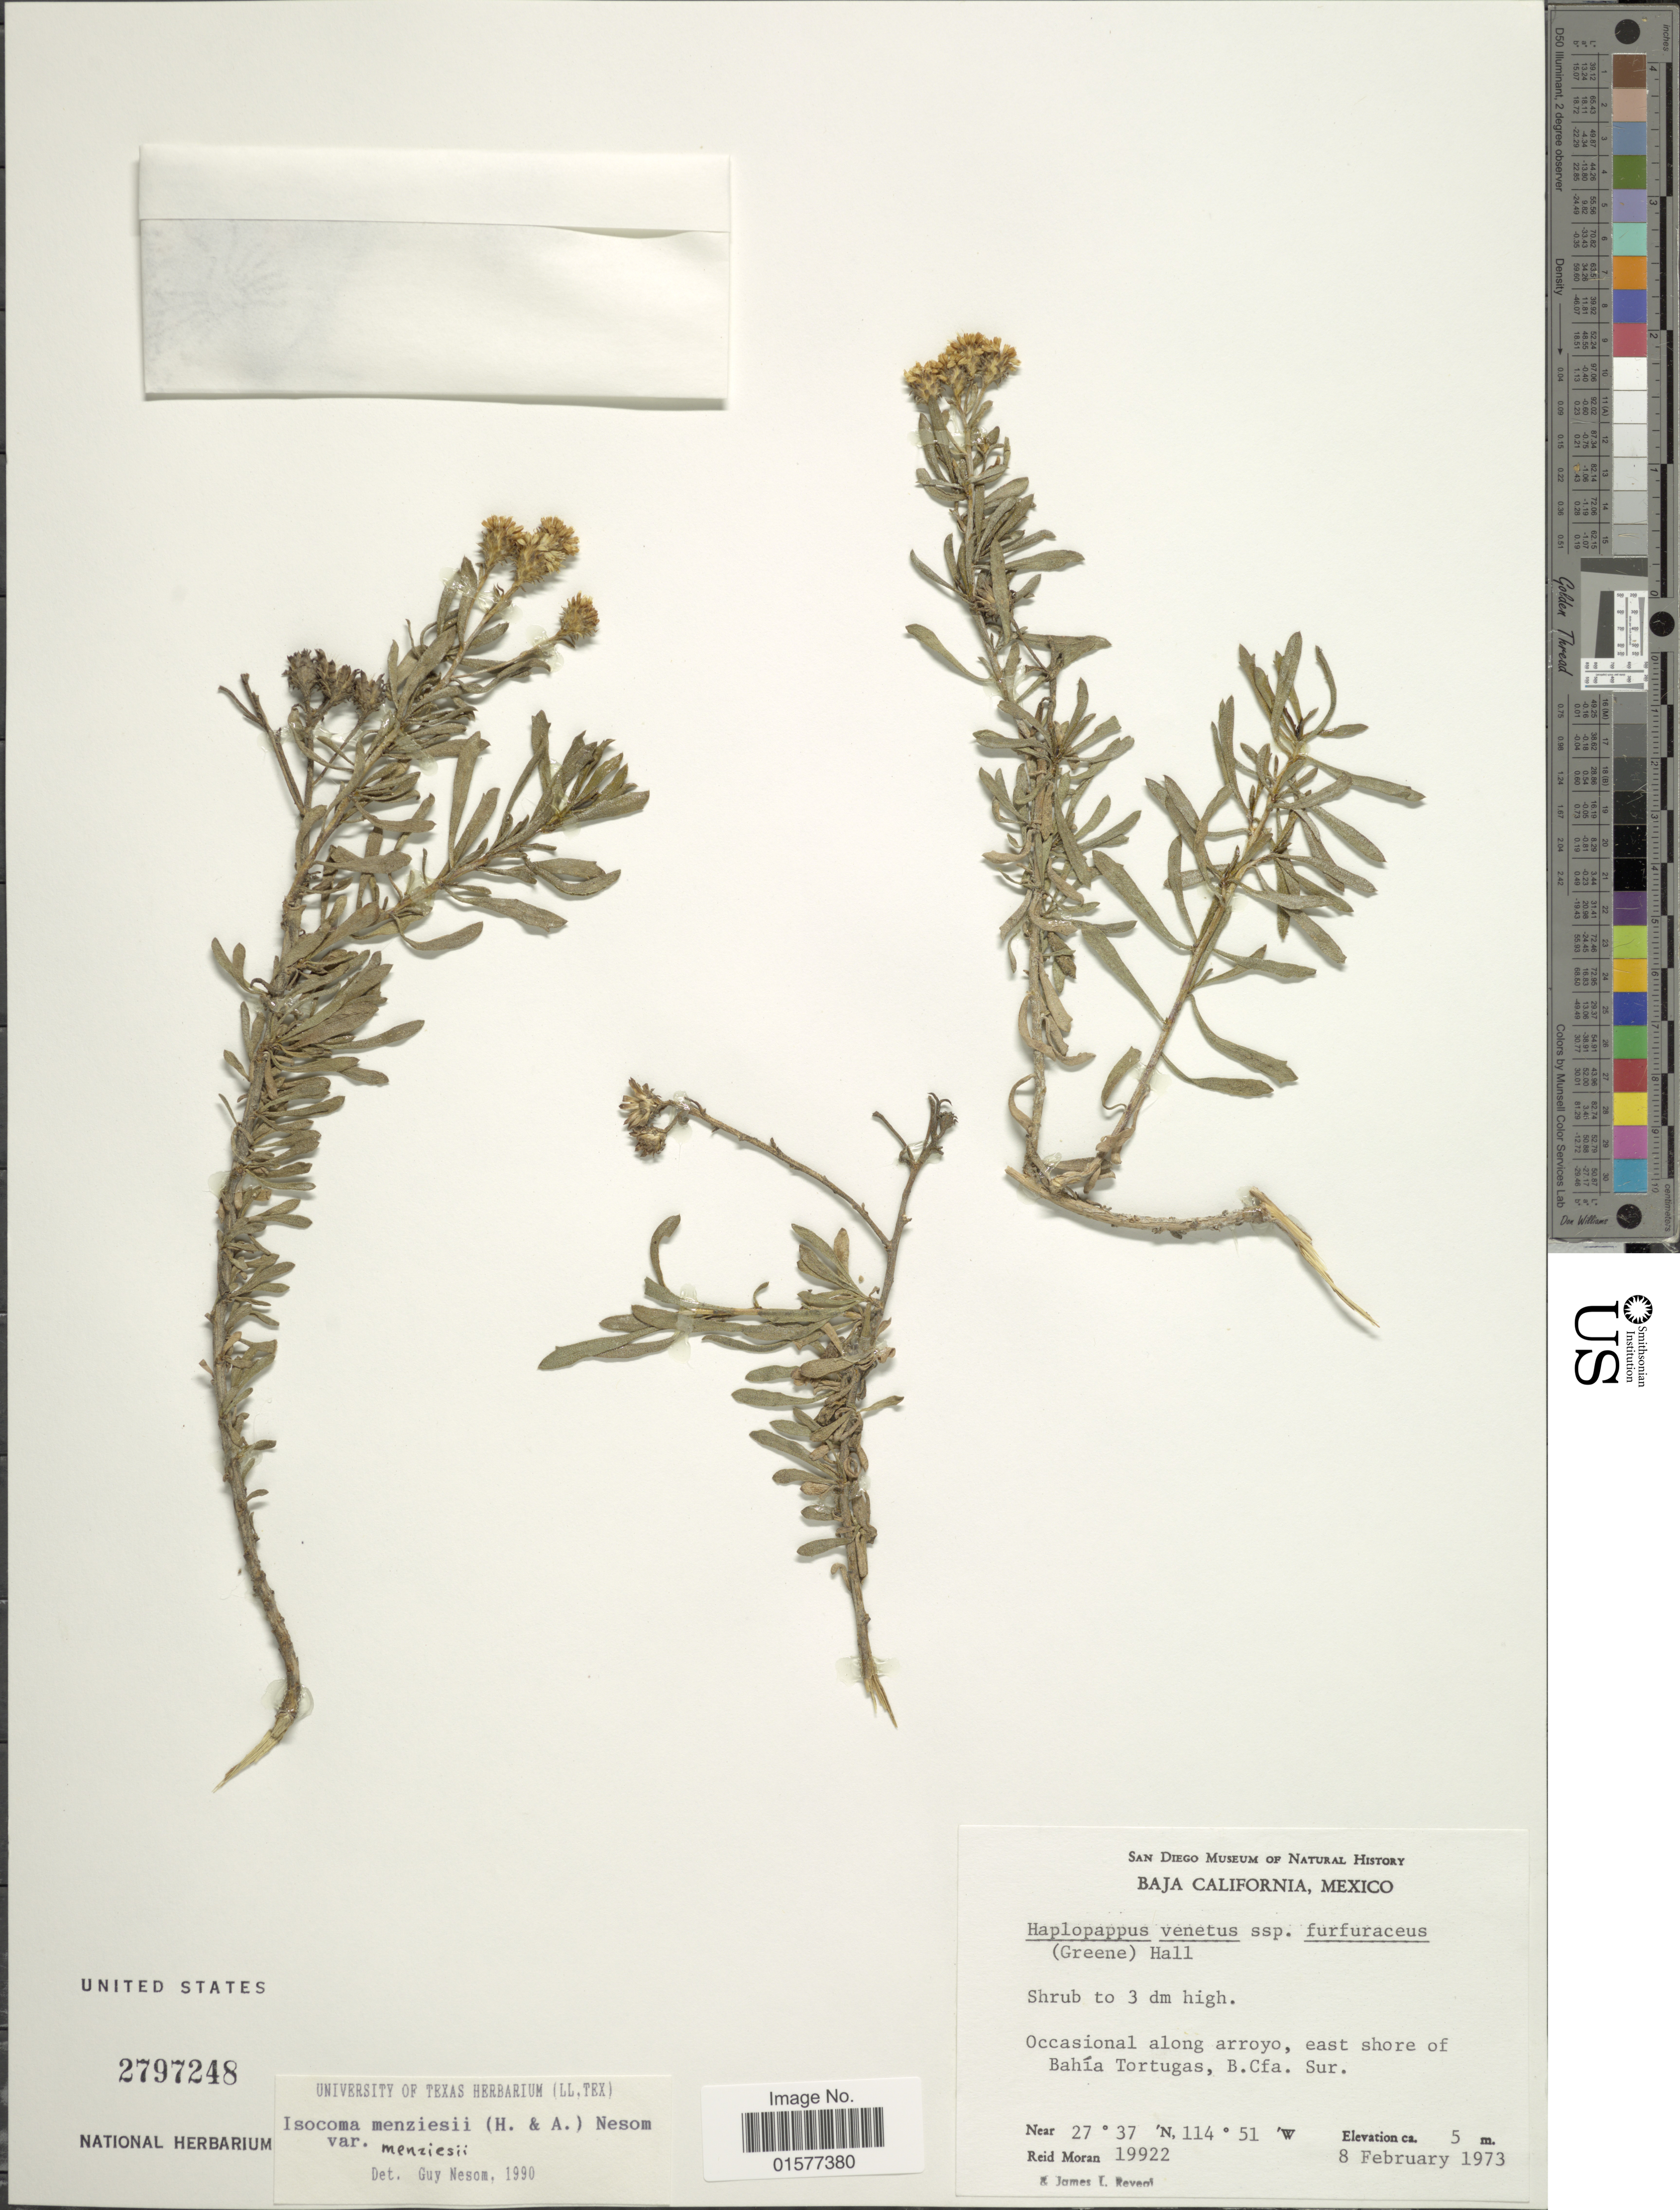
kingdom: Plantae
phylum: Tracheophyta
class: Magnoliopsida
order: Asterales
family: Asteraceae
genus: Isocoma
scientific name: Isocoma menziesii var. menziesii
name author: (Hook.) G.L. Nesom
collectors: R. V. Moran & J. L. Reveal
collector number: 19922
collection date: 1973-02-08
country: Mexico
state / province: Baja California Sur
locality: Occasional along arroyo, east shore of Bahia Tortugas, B. Cfa. Sur.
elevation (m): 5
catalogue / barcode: US 2797248